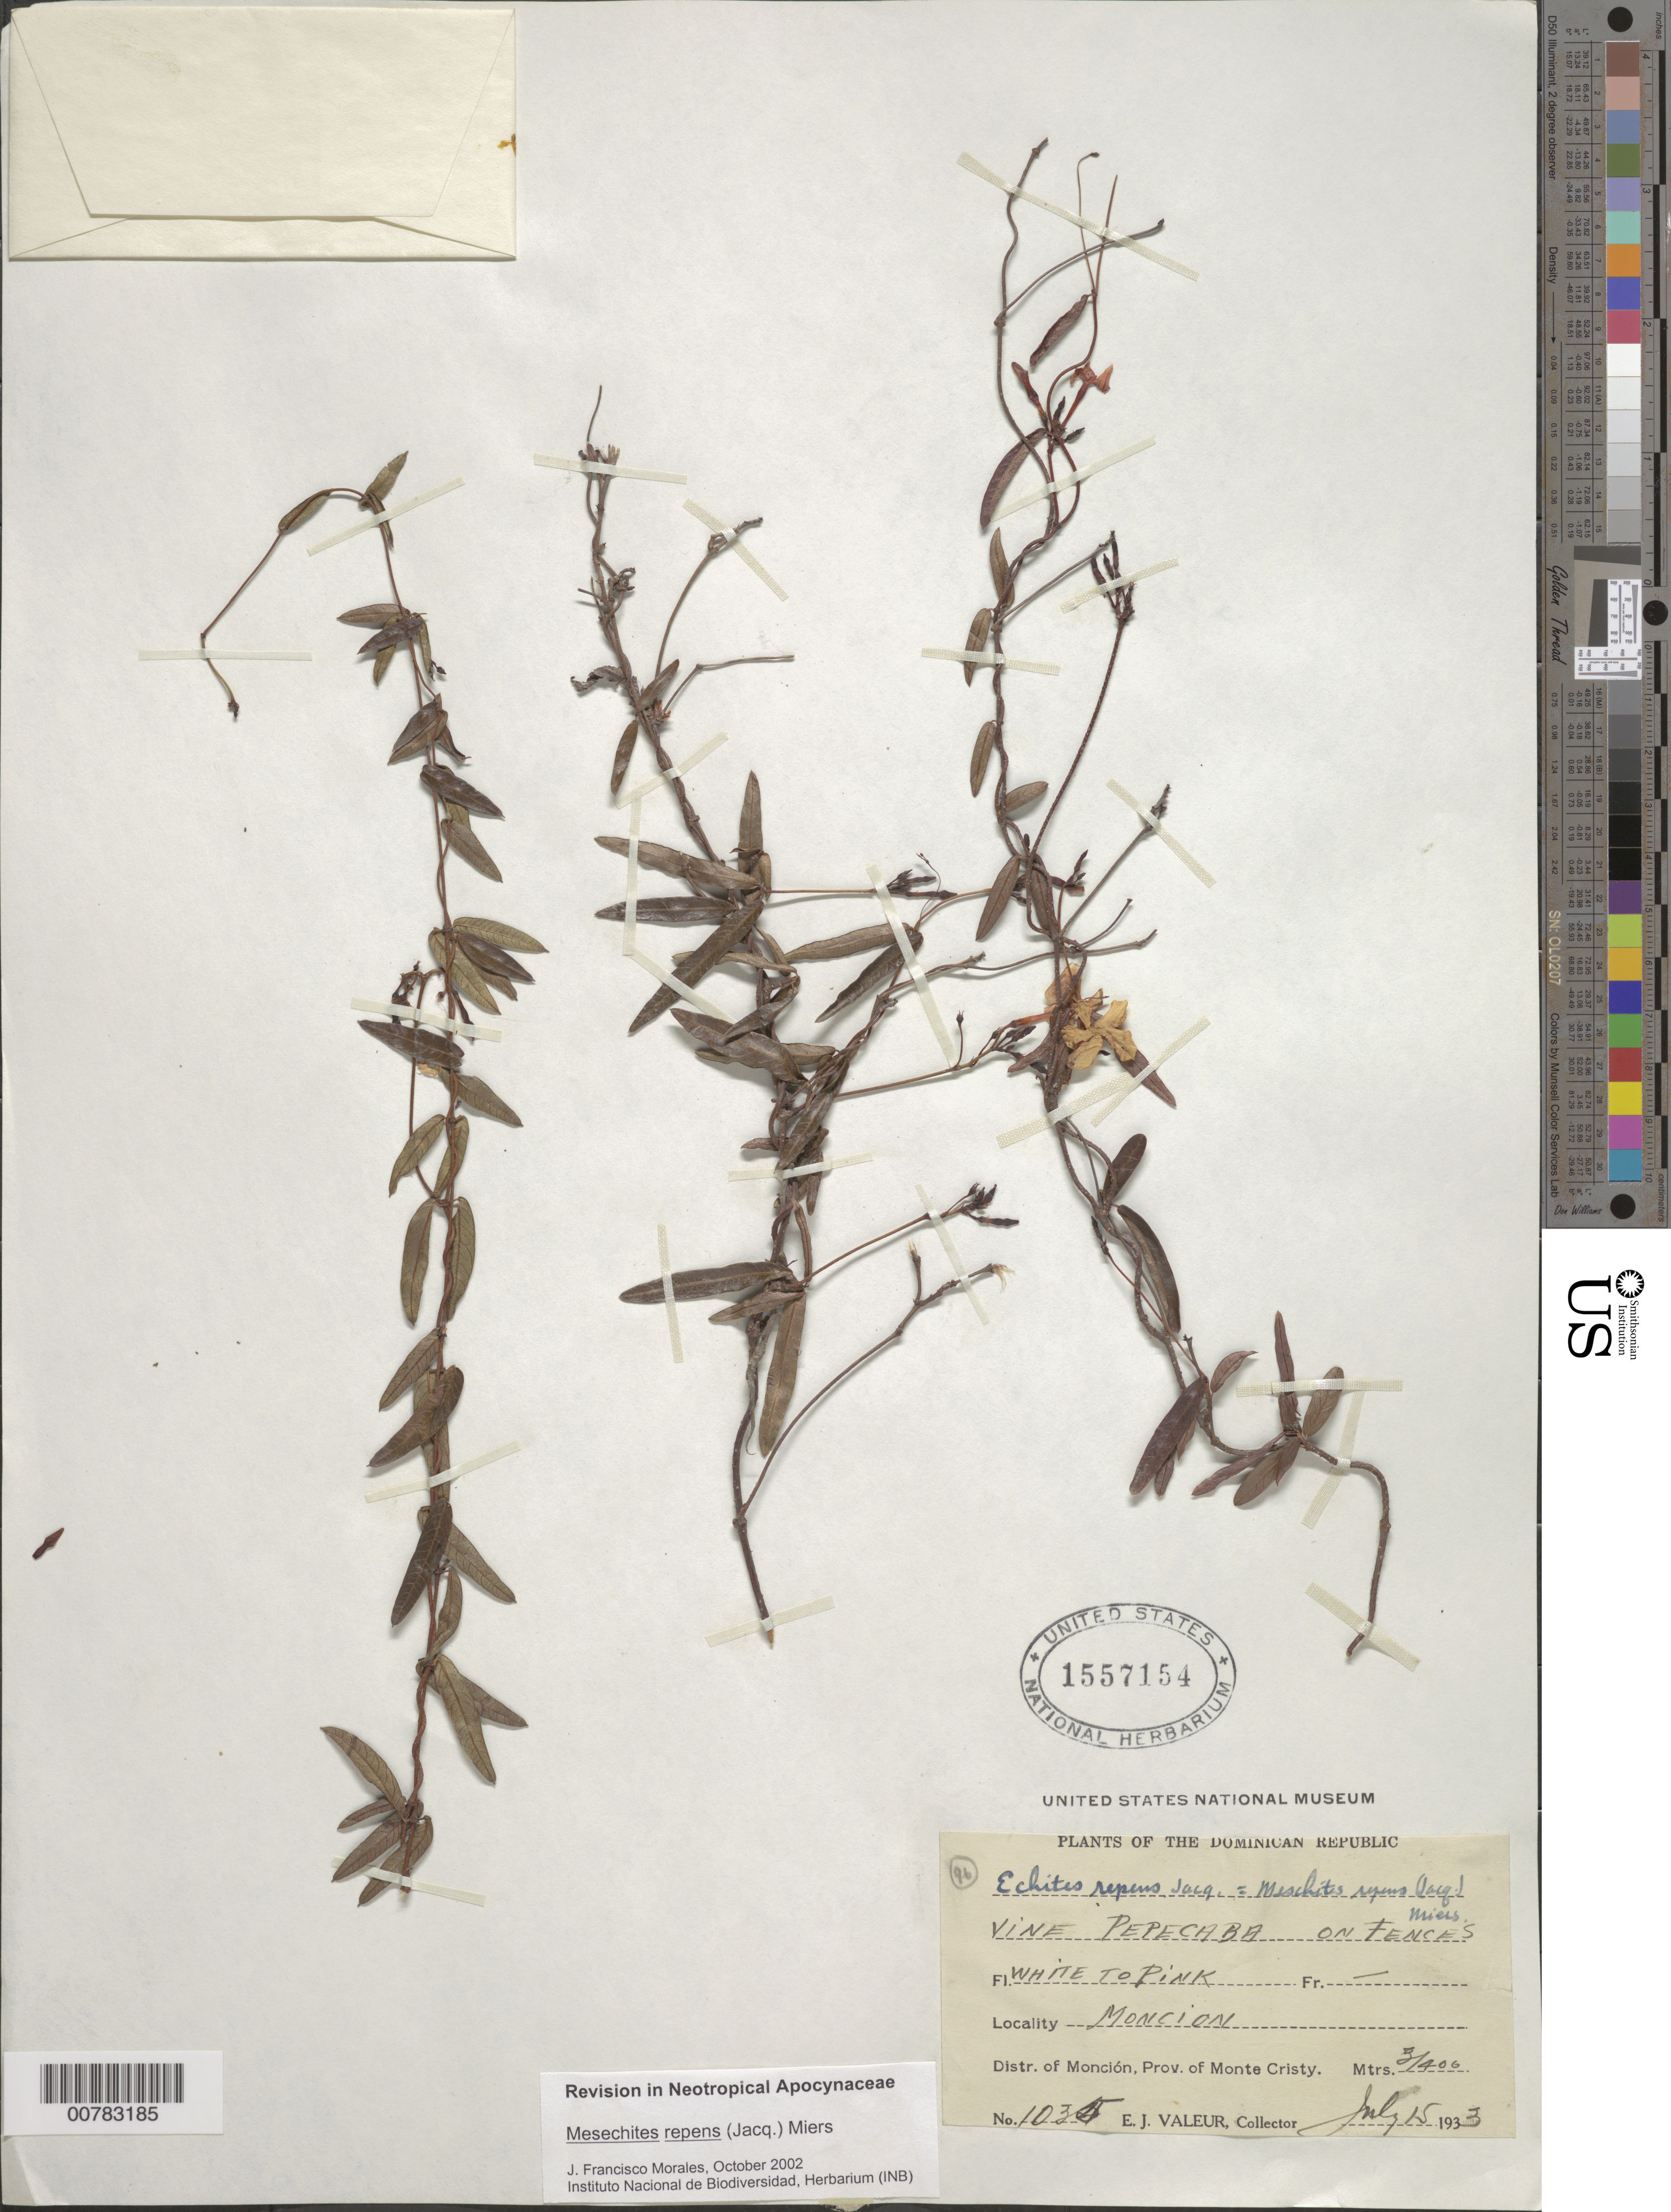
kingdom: Plantae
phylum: Tracheophyta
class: Magnoliopsida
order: Gentianales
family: Apocynaceae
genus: Mesechites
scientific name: Mesechites repens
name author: (Jacq.) Miers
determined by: Morales, J. F.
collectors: E. Valeur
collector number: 1035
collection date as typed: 15 Jul 1933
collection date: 1933-07-15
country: Dominican Republic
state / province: Monte Cristi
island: Hispaniola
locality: Monción, Monción.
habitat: On fences.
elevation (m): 300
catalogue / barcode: US 1557154